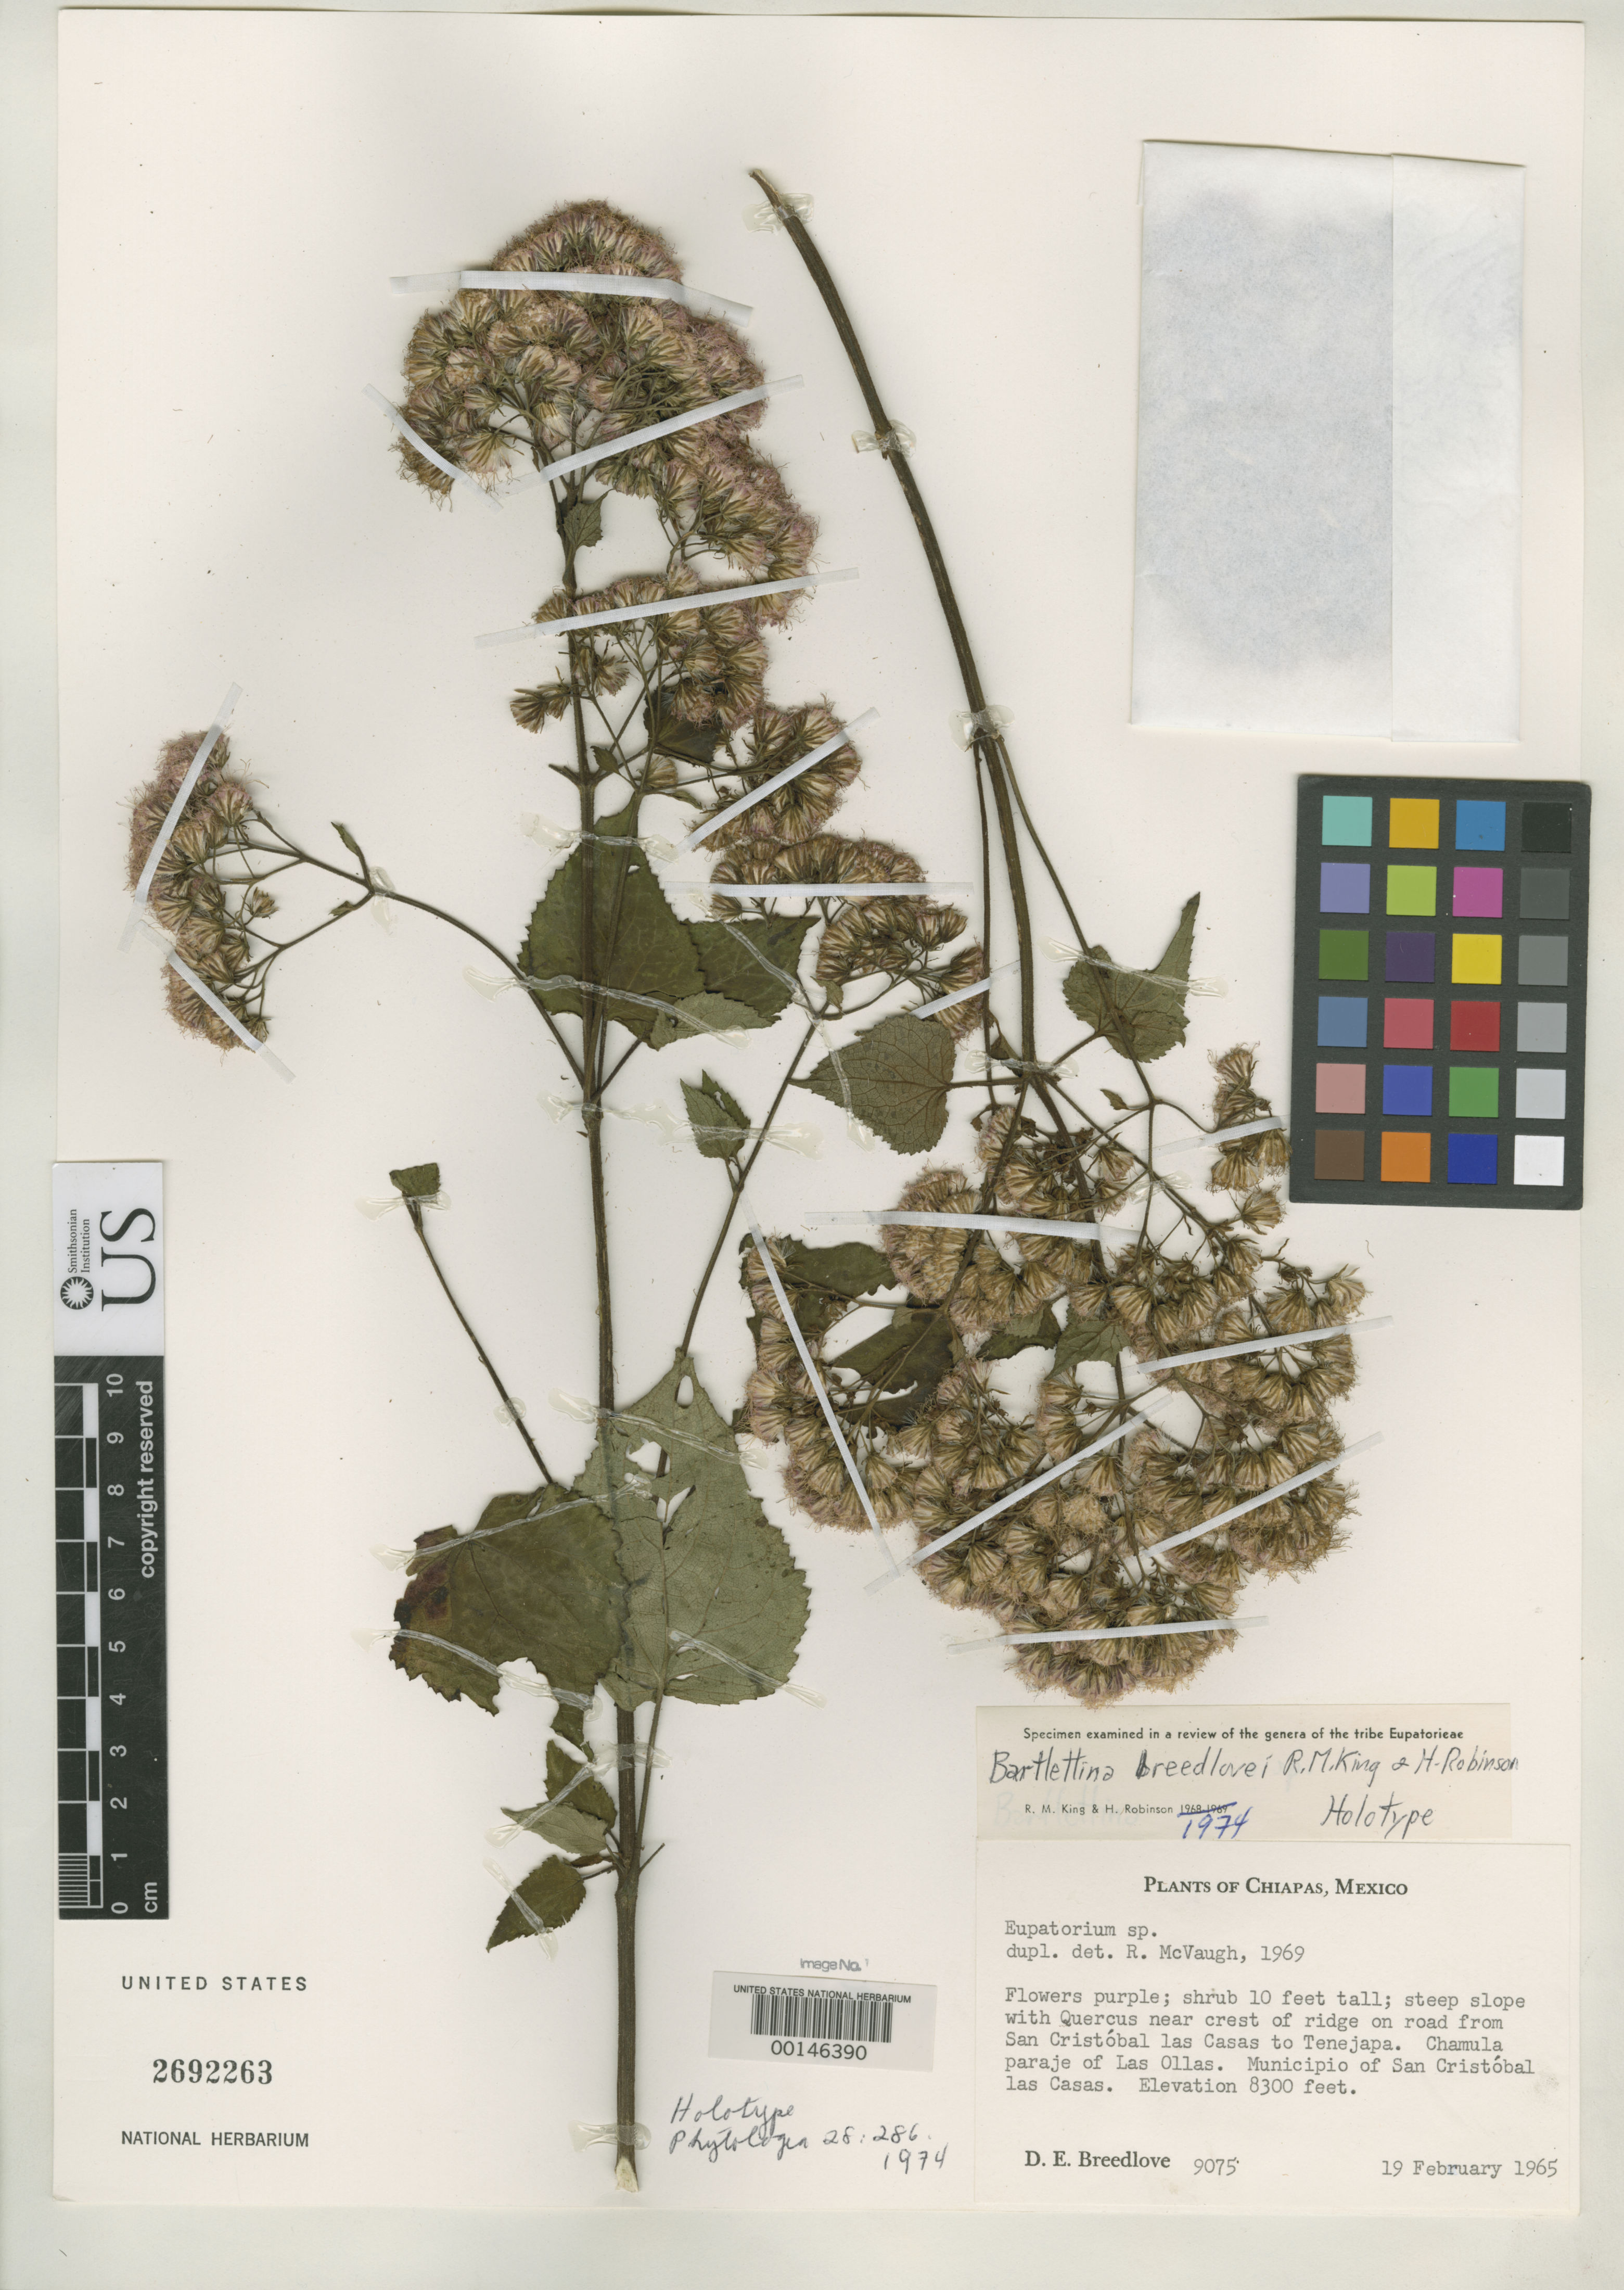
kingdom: Plantae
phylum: Tracheophyta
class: Magnoliopsida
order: Asterales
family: Asteraceae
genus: Bartlettina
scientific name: Bartlettina breedlovei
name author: R.M. King & H. Rob.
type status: Holotype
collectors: D. E. Breedlove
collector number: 9075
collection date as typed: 19 Feb 1965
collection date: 1965-02-19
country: Mexico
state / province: Chiapas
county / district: San Cristóbal de Las Casas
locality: Road from San Cristobal Las Casas to Tenejapa.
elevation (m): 2530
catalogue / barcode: US 2692263